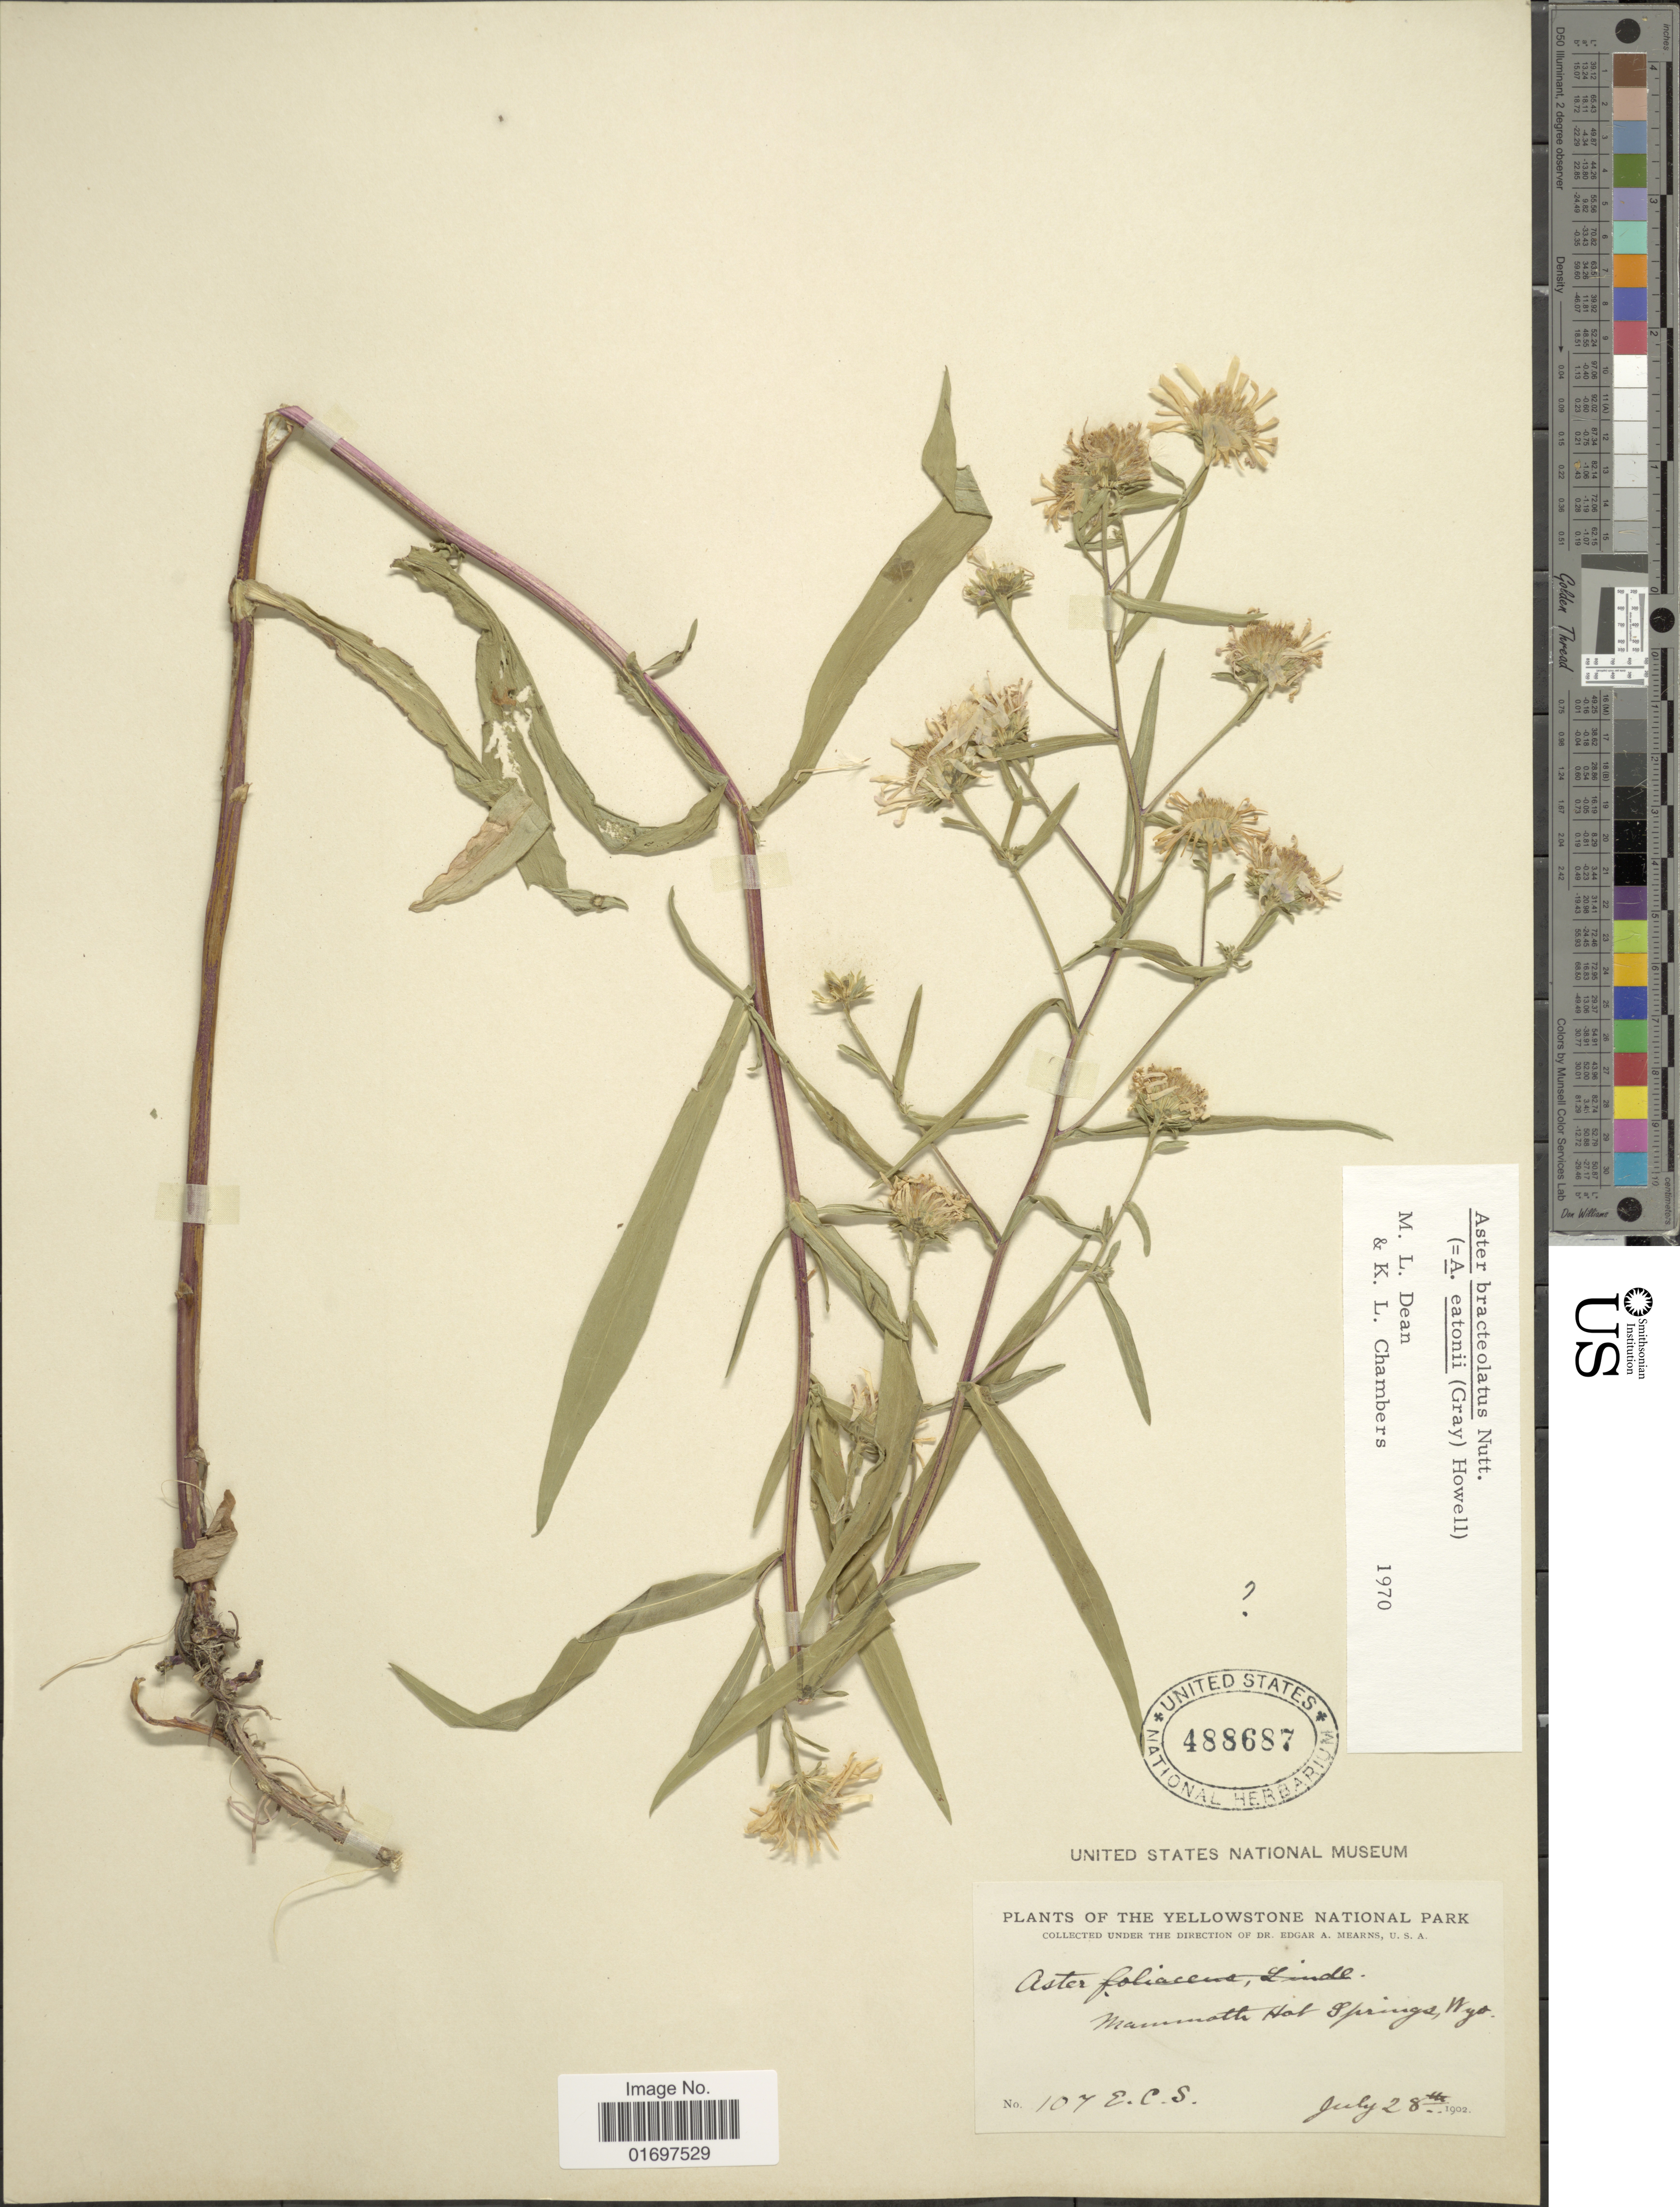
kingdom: Plantae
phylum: Tracheophyta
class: Magnoliopsida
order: Asterales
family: Asteraceae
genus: Symphyotrichum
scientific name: Symphyotrichum bracteolatum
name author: (Nutt.) G.L. Nesom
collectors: E. C. Smith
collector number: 107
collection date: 1902-07-28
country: United States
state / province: Wyoming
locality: Yellowstone National Park. Mammoth Hot Springs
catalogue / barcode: US 488687